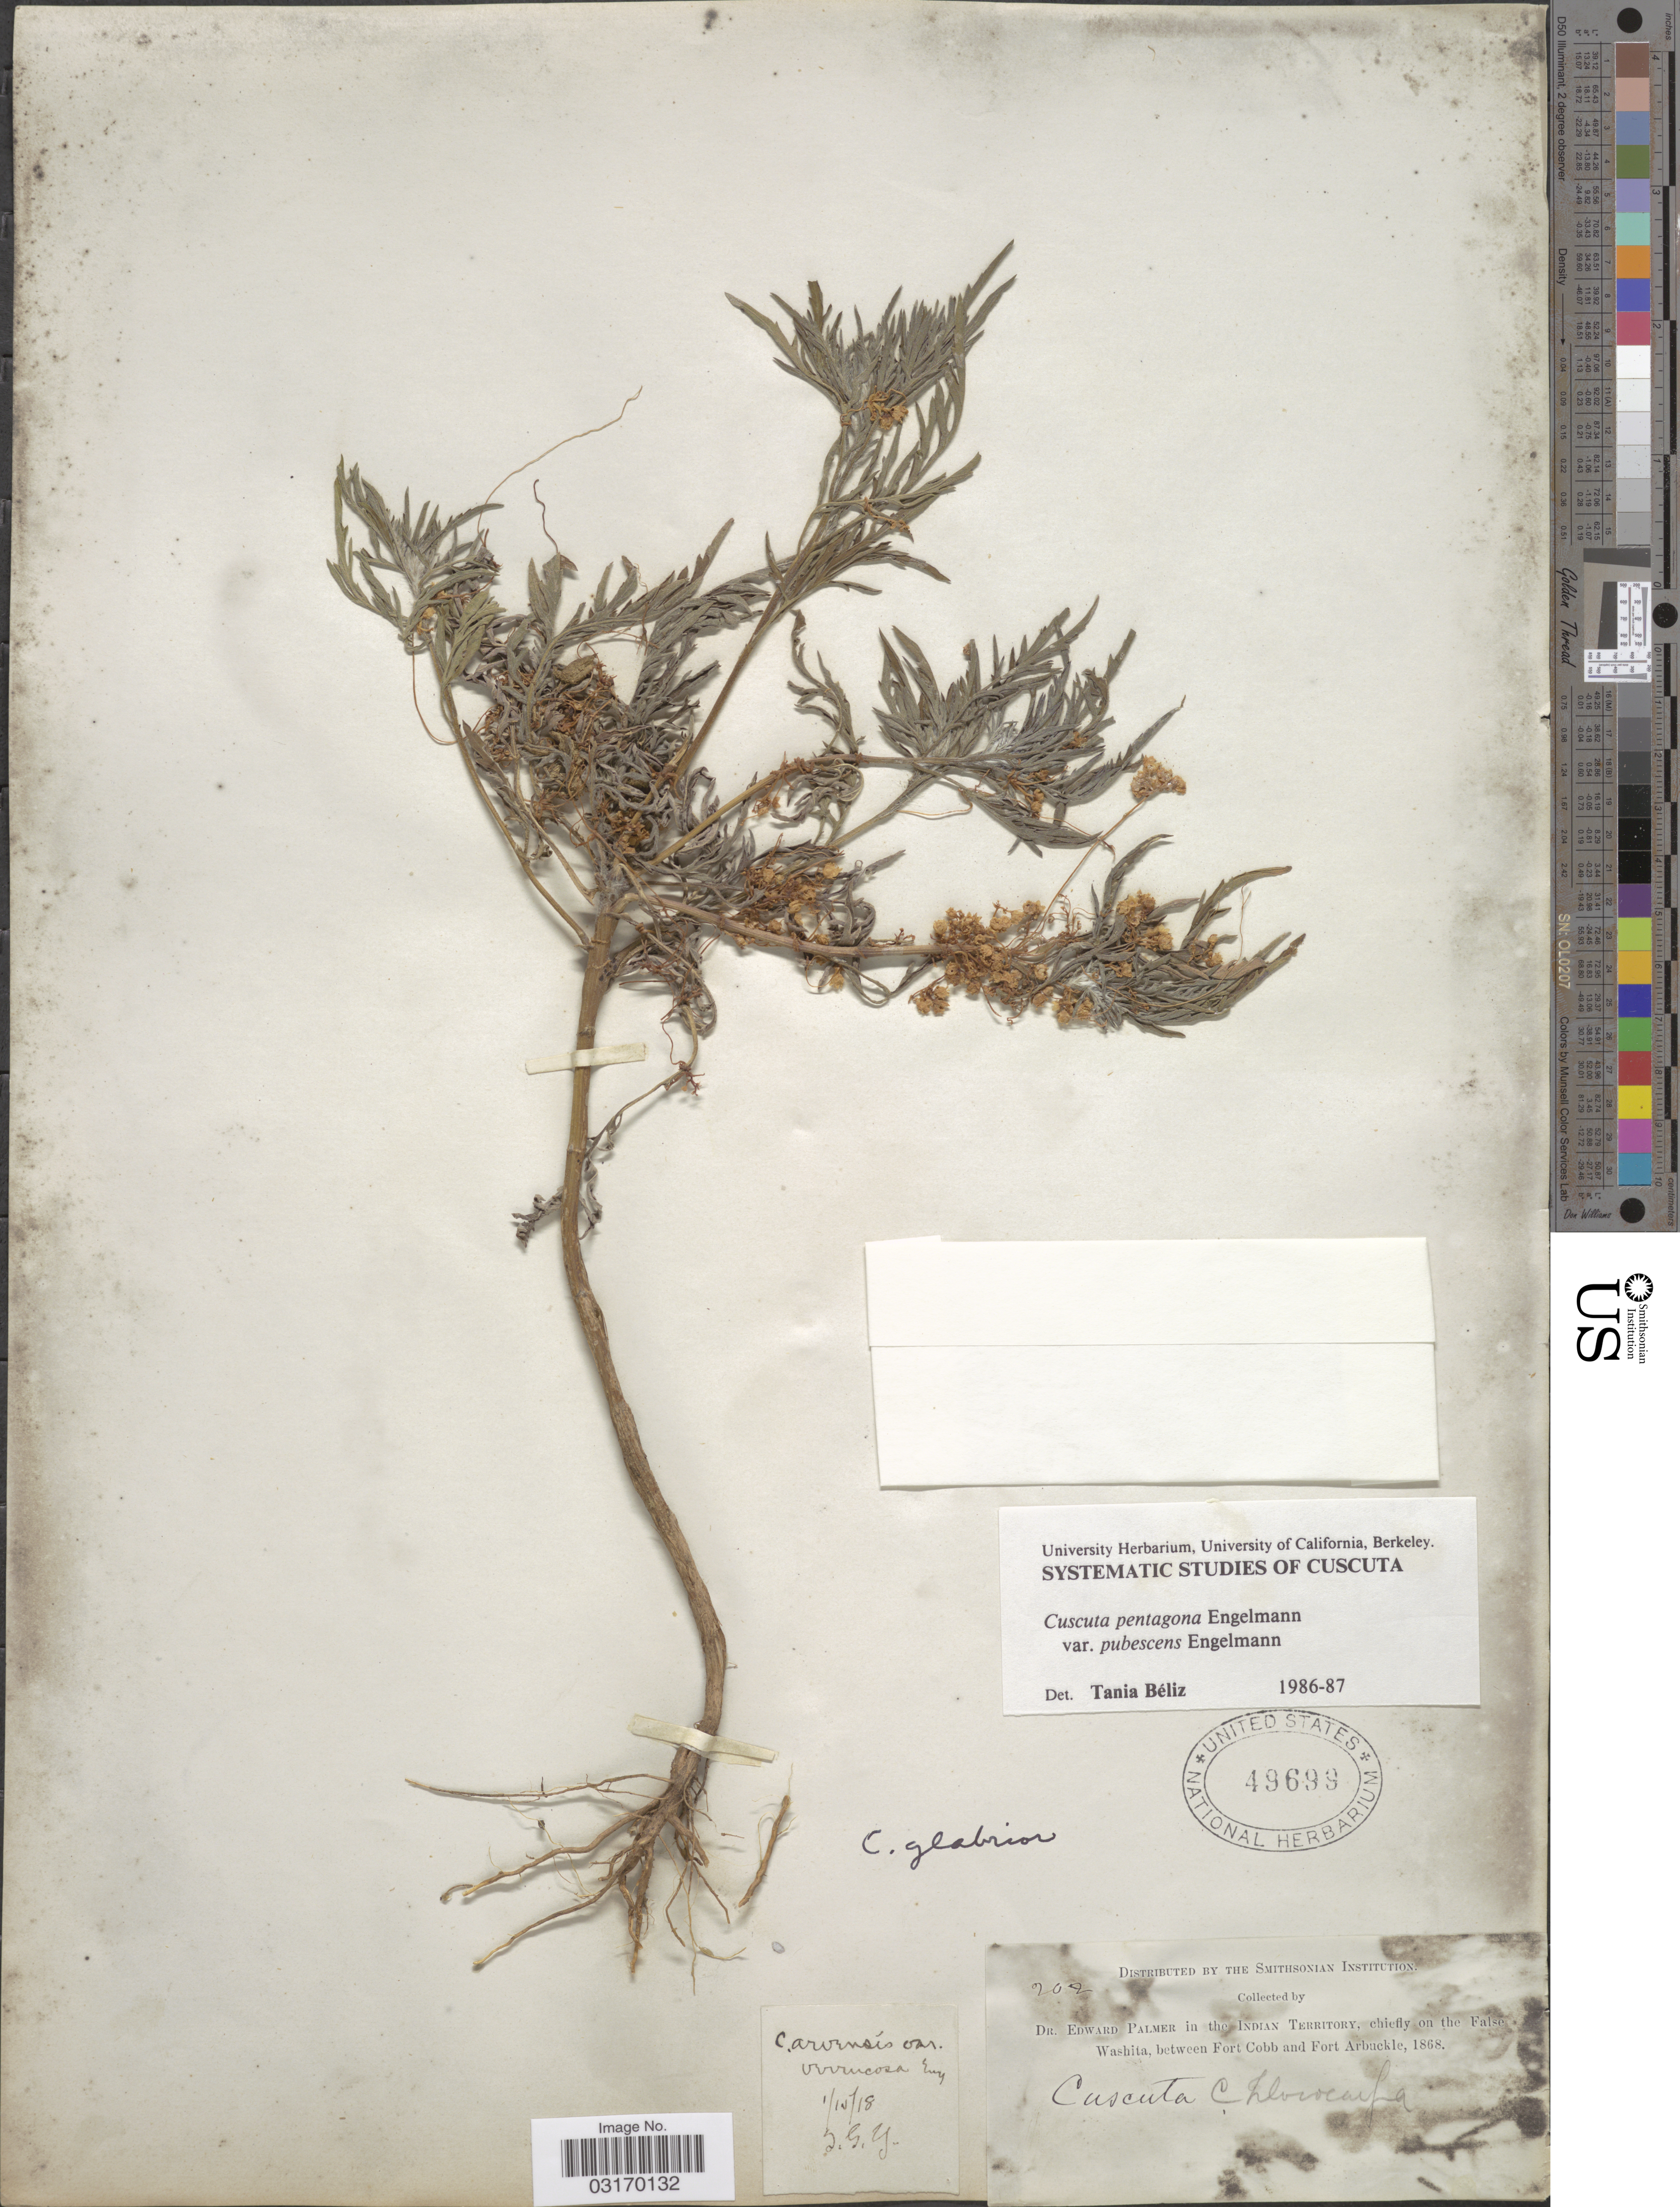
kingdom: Plantae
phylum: Tracheophyta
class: Magnoliopsida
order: Solanales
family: Convolvulaceae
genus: Cuscuta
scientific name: Cuscuta pentagona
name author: Engelm.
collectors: E. Palmer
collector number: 202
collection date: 1868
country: United States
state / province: Oklahoma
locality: In the Indian Territory, chiefly on the False Washita, between Fort Cobb and Fort Arbuckle.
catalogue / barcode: US 49699